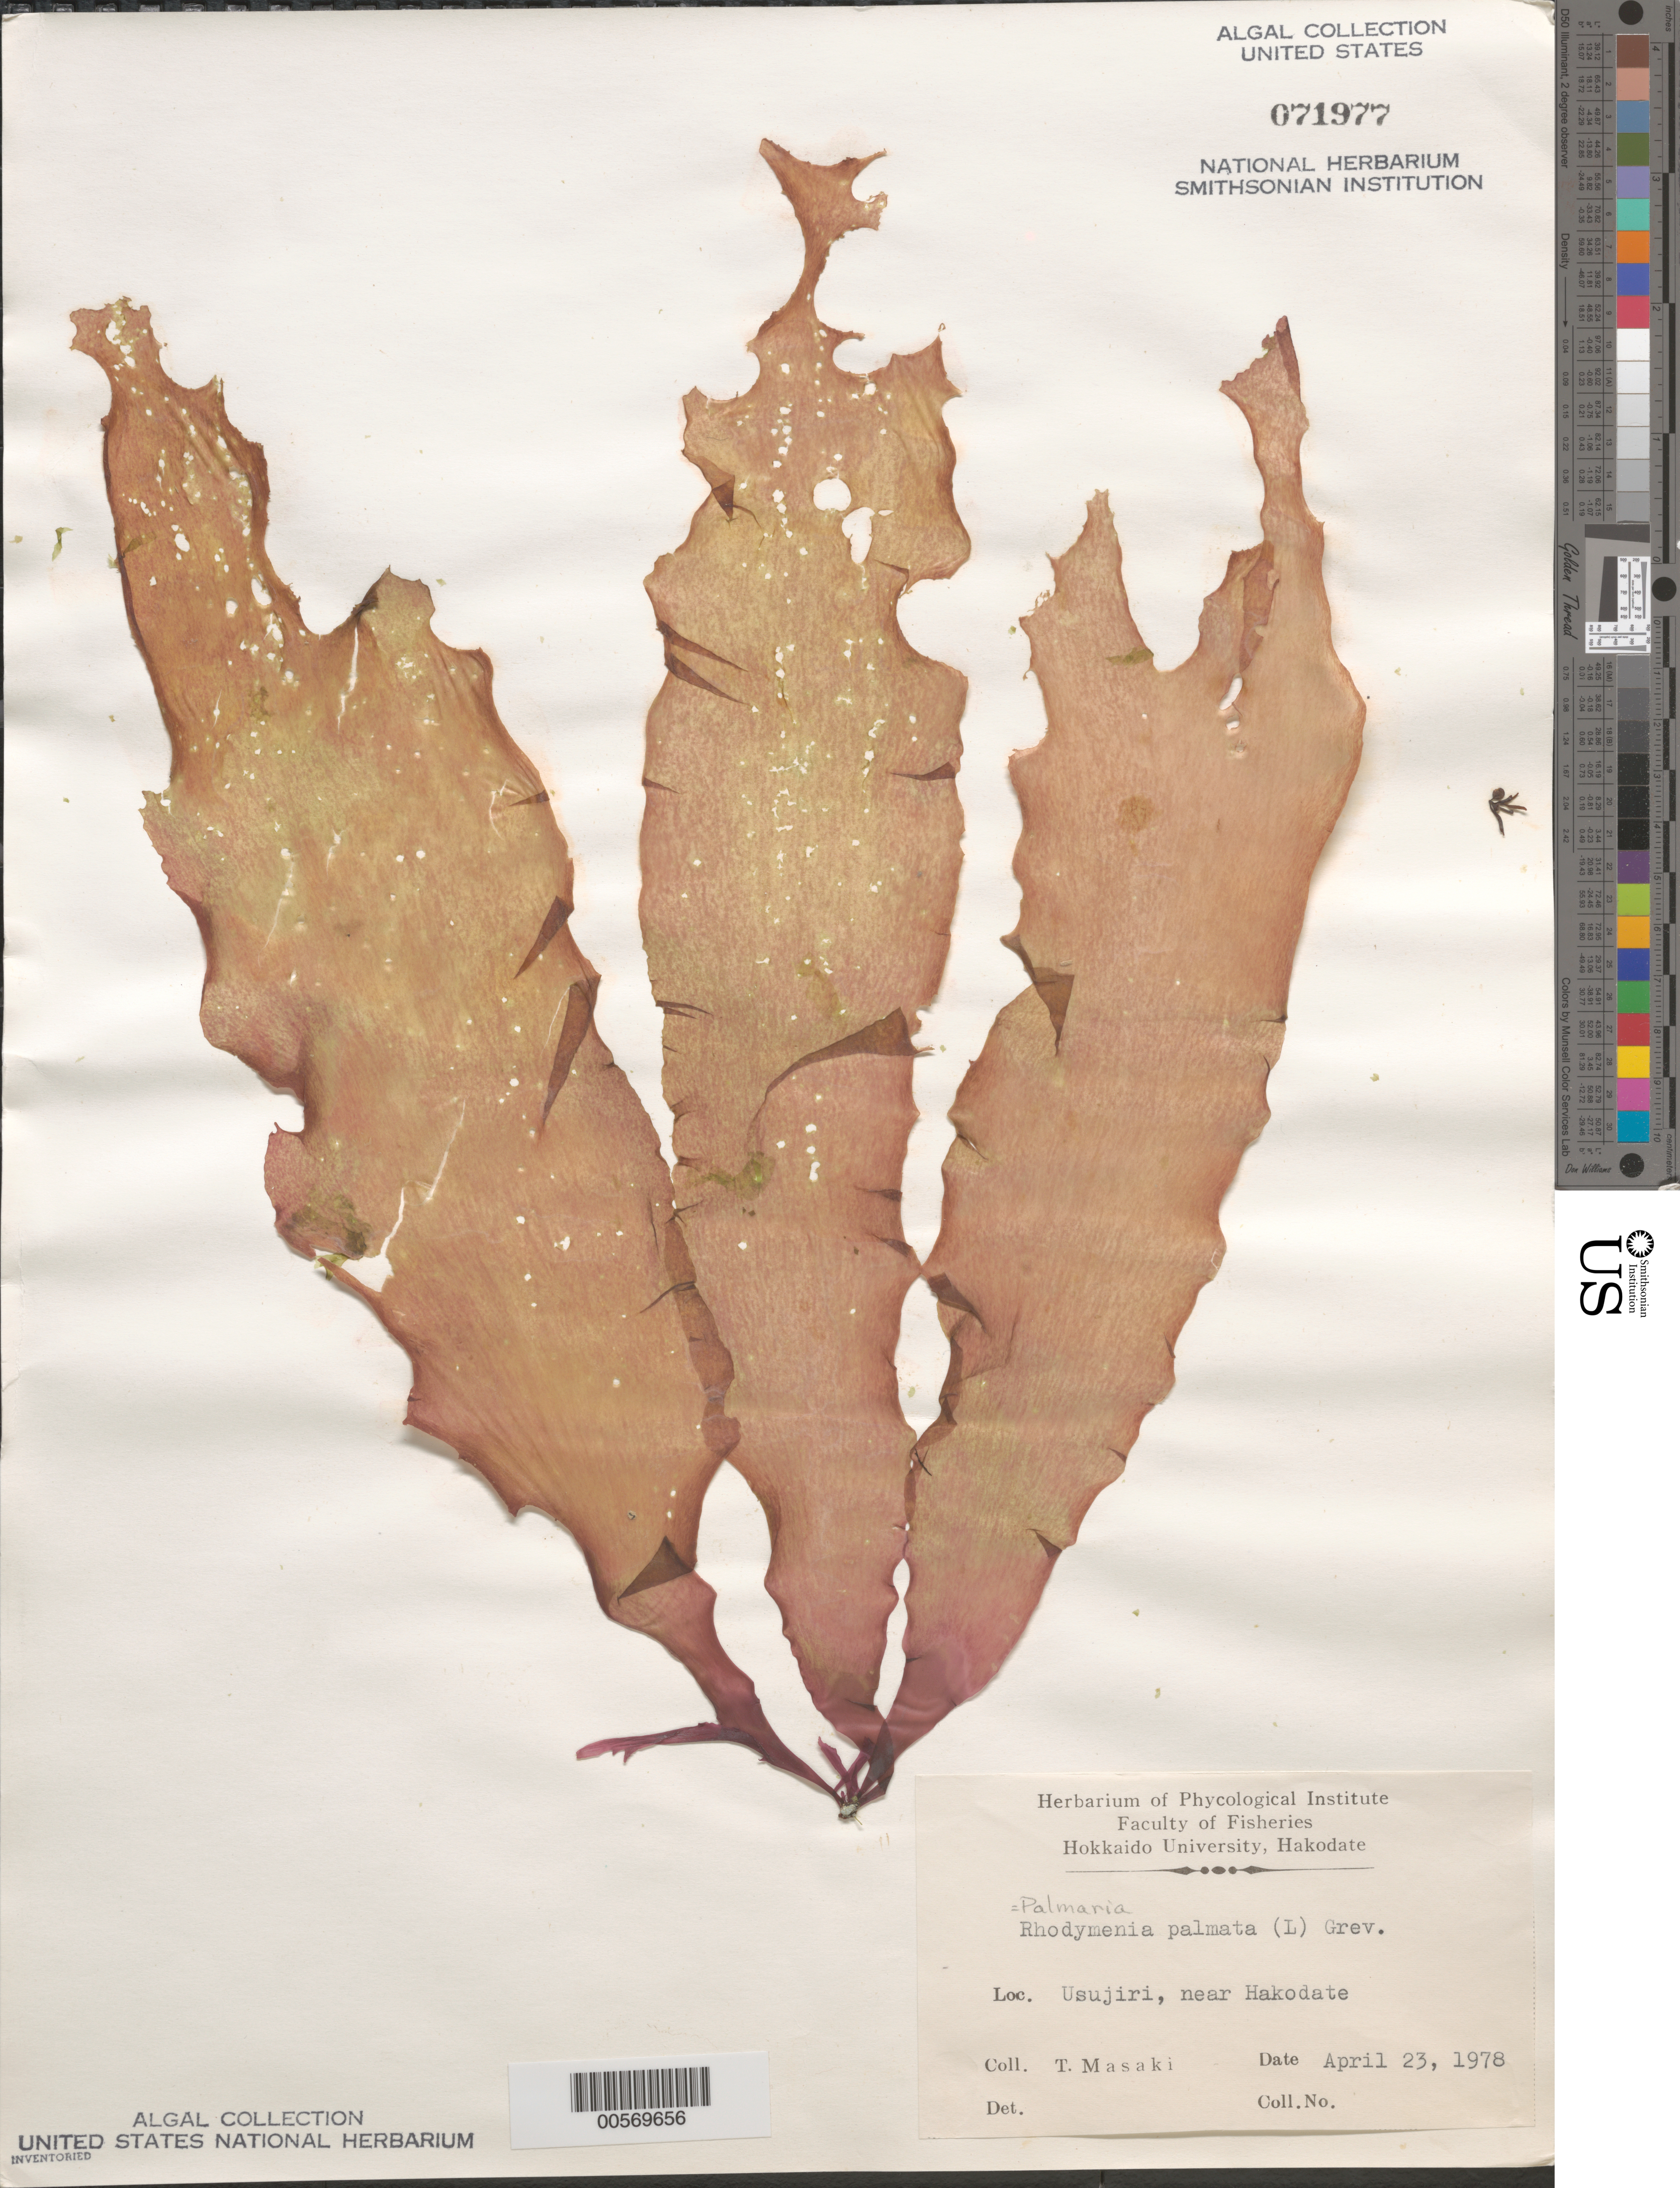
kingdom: Plantae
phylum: Rhodophyta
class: Florideophyceae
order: Palmariales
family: Palmariaceae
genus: Palmaria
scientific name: Palmaria palmata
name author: (L.) F. Weber & D. Mohr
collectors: T. Masaki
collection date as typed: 23 Apr 1978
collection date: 1978-04-23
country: Japan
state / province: Hokkaido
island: Hokkaido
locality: Usujiri, near Hakodate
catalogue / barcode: US 71977